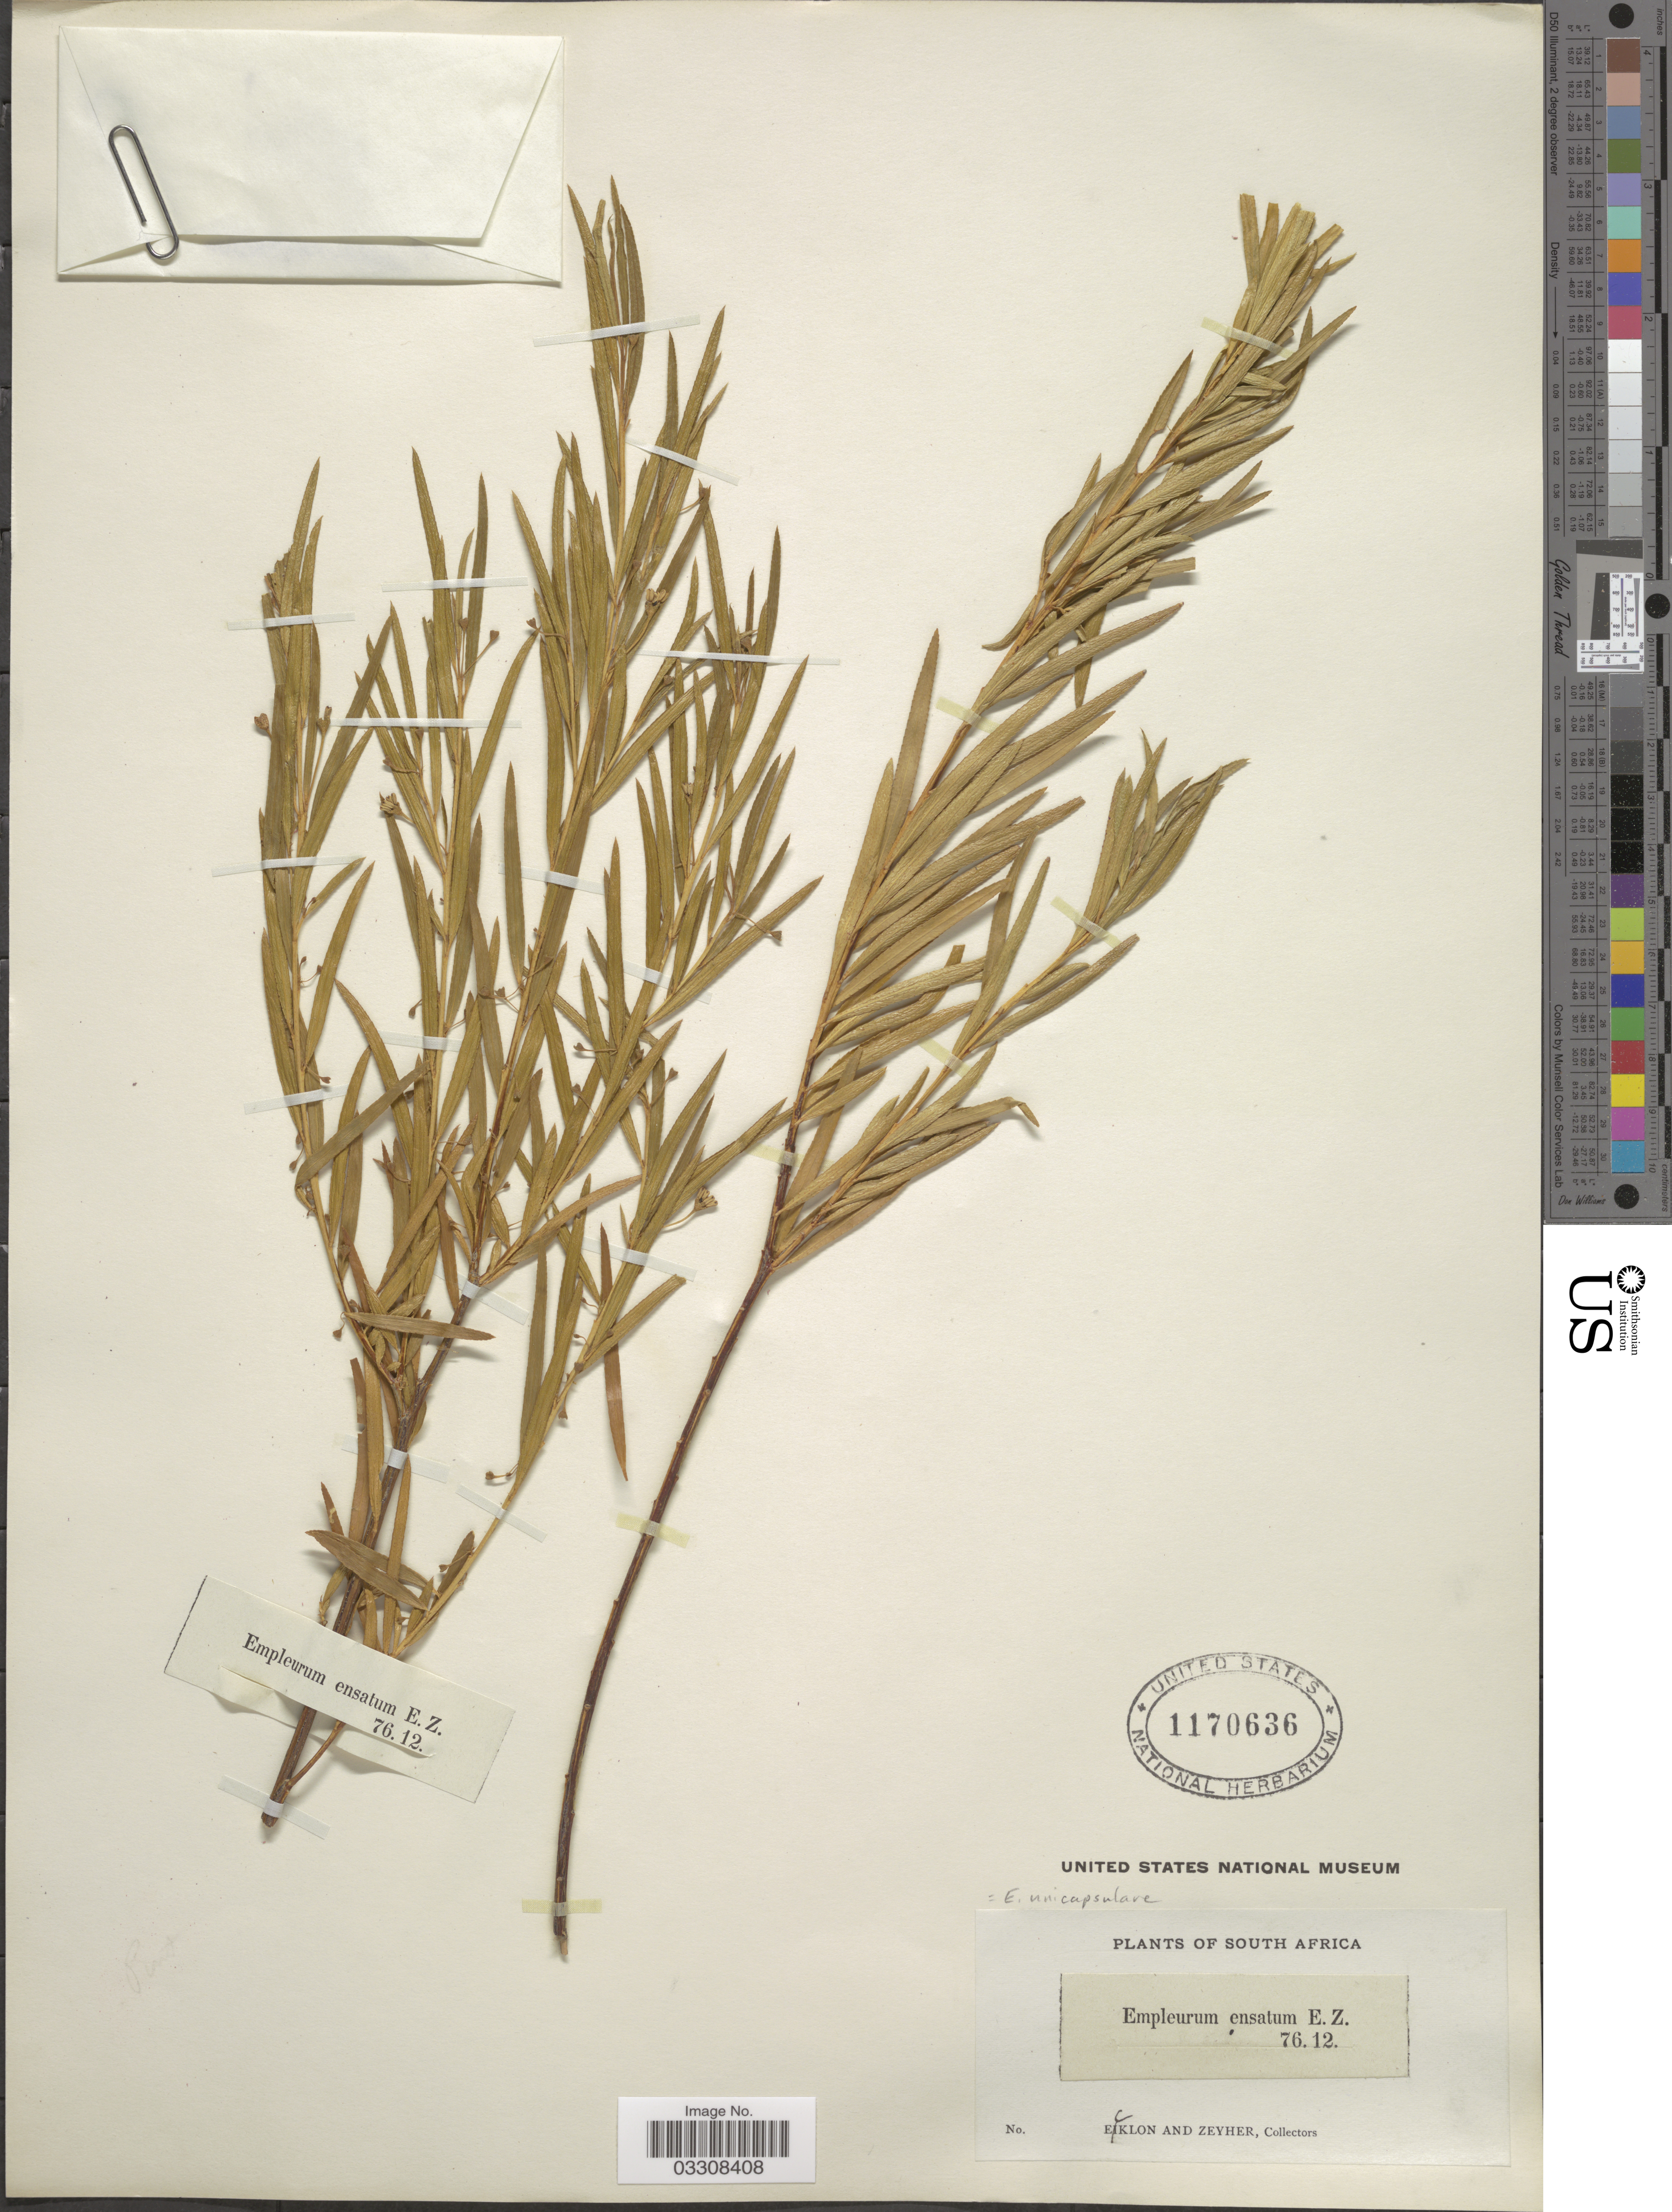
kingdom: Plantae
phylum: Tracheophyta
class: Magnoliopsida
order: Sapindales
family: Rutaceae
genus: Empleurum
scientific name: Empleurum unicapsulare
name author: (L. f.) Skeels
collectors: -. Ecklon & -. Zeyher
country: South Africa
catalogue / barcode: US 1170636